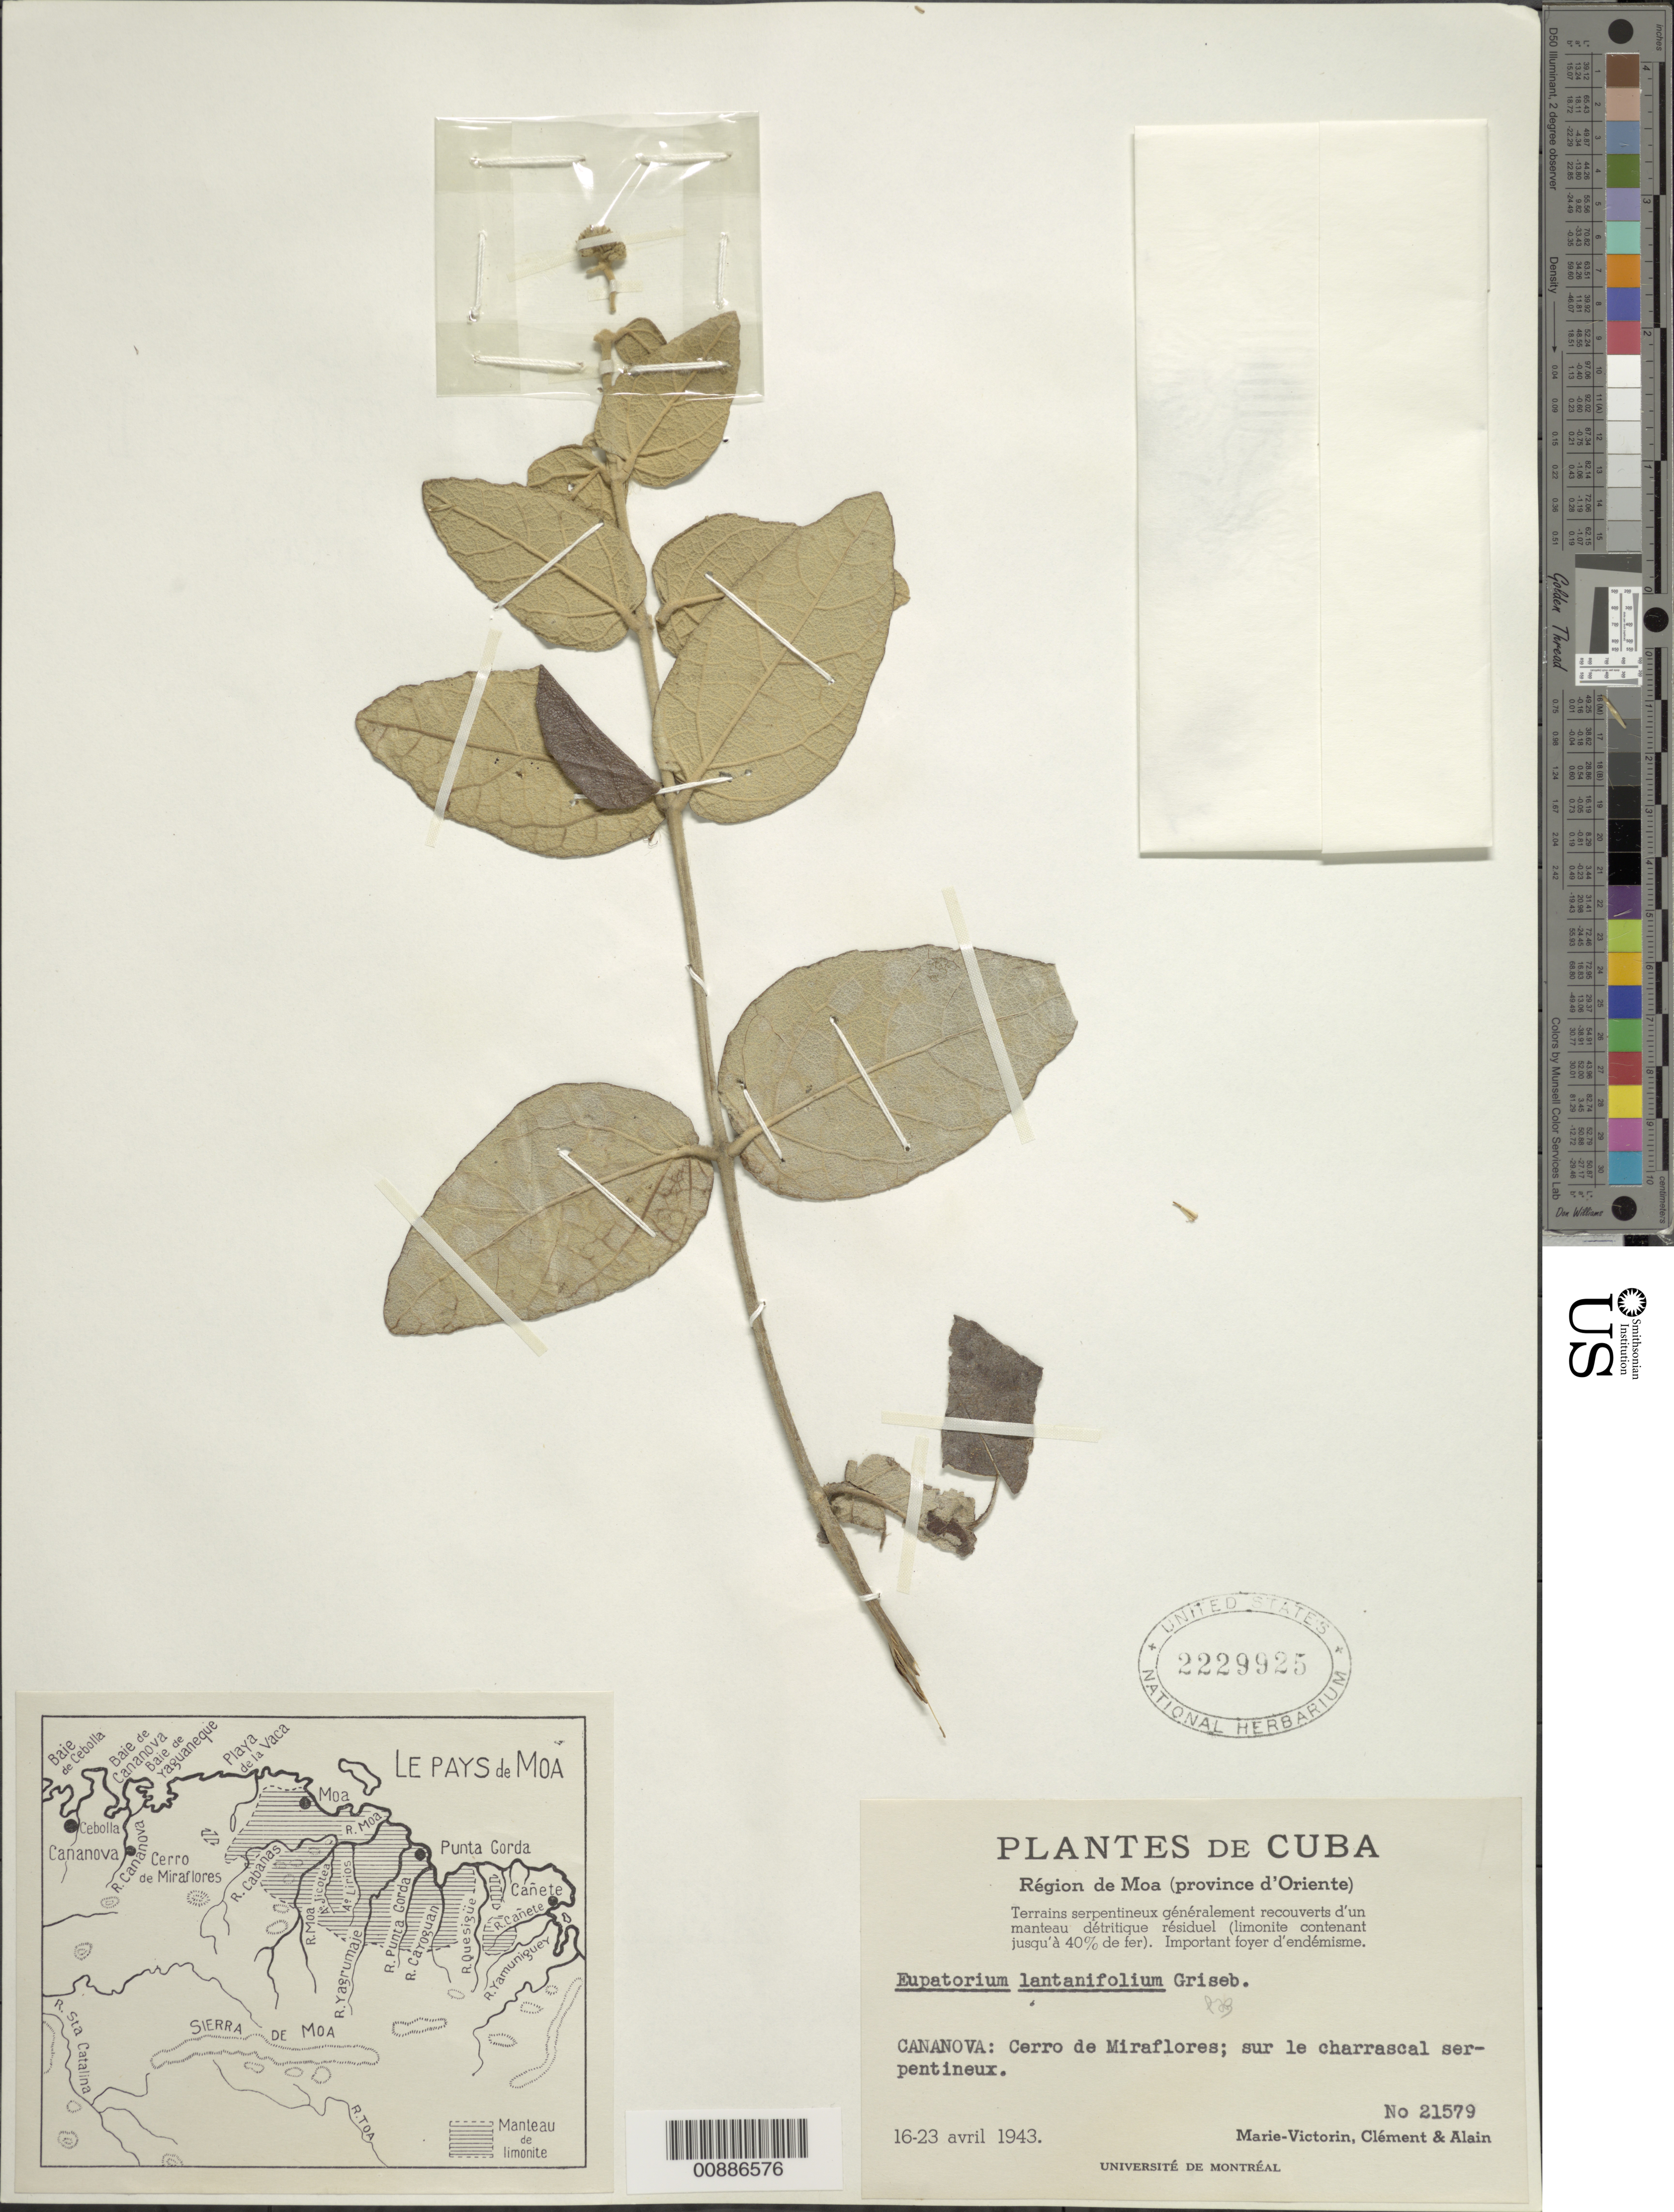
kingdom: Plantae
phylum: Tracheophyta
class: Magnoliopsida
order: Asterales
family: Asteraceae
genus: Grisebachianthus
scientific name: Grisebachianthus lantanifolius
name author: (Griseb.) R.M. King & H. Rob.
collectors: Fr. Marie-Victorin, Bro. Clemente & A. H. Liogier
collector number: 21579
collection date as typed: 16 Apr 1943 to 13 Apr 1943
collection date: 1943-04-13/1943-04-16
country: Cuba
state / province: Oriente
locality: Cananova: Cerri de Miraflores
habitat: Sur le charrascal serpentineux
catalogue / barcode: US 2229925